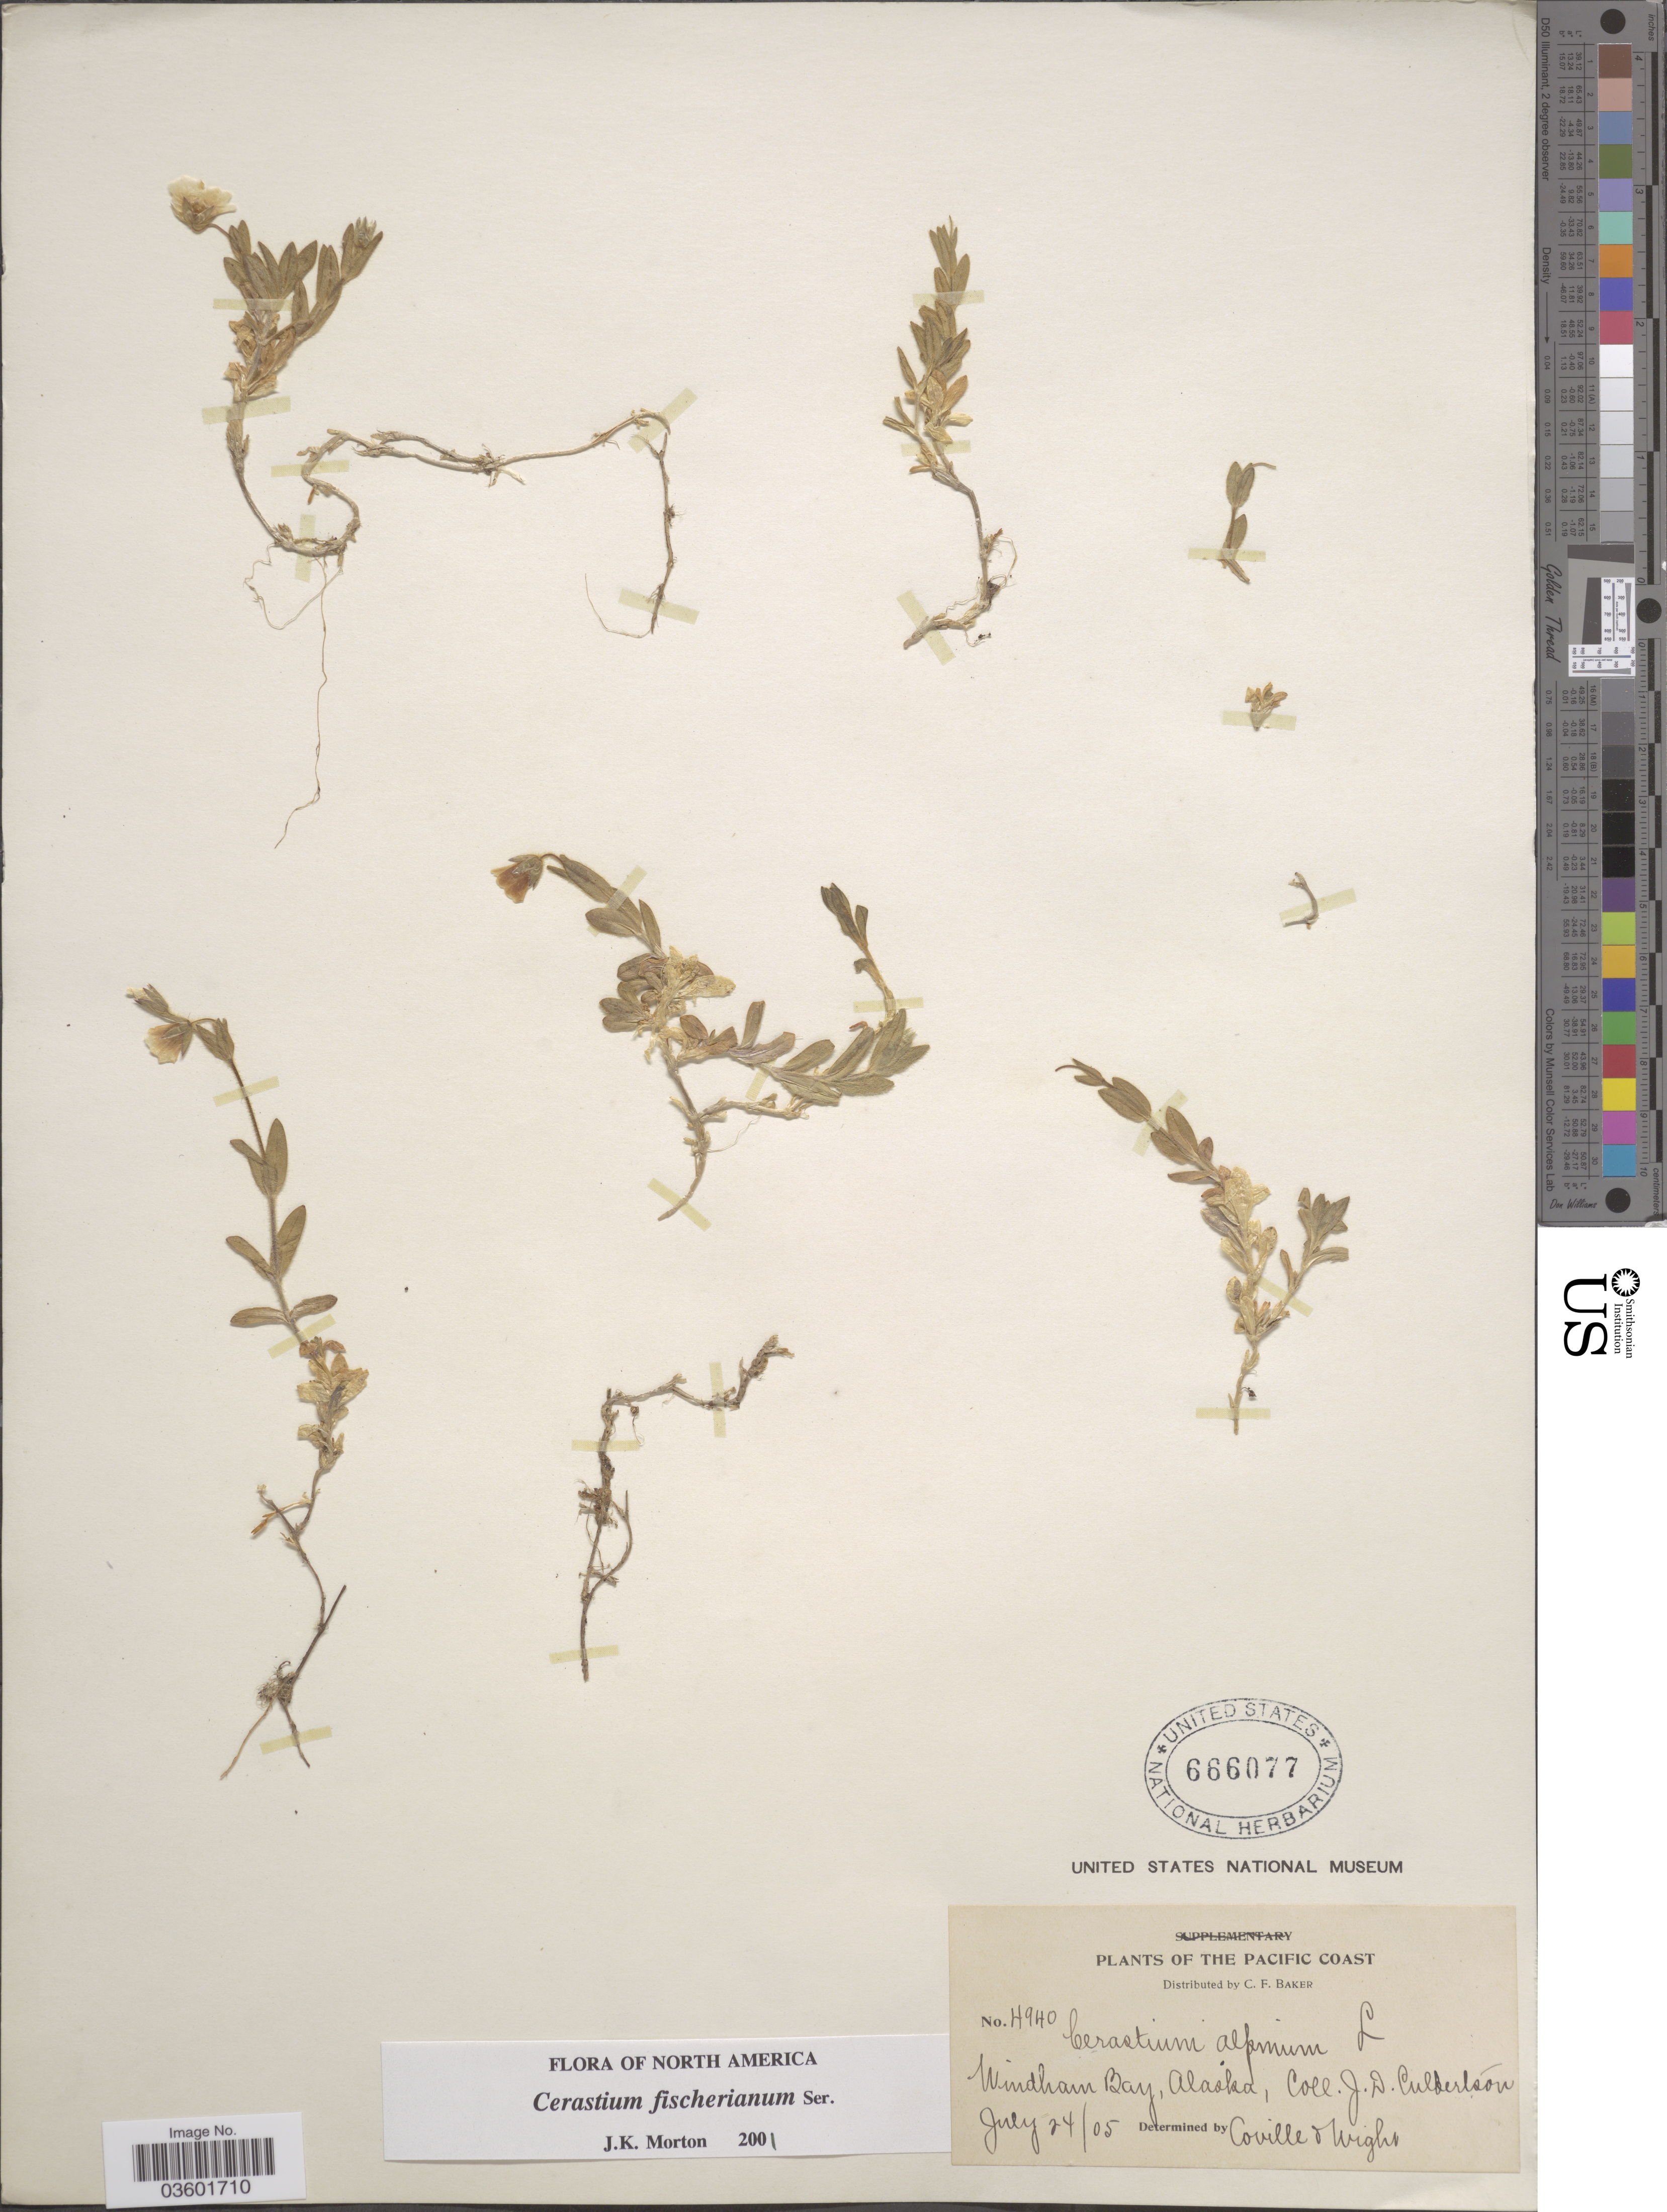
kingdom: Plantae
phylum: Tracheophyta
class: Magnoliopsida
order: Caryophyllales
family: Caryophyllaceae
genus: Cerastium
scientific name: Cerastium fischerianum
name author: Ser.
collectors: J. Culbertson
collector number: H940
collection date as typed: Transcribed d/m/y: 24/7/5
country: United States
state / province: Alaska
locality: Pacific Coast. Windham Bay, Alaska.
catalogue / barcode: US 666077